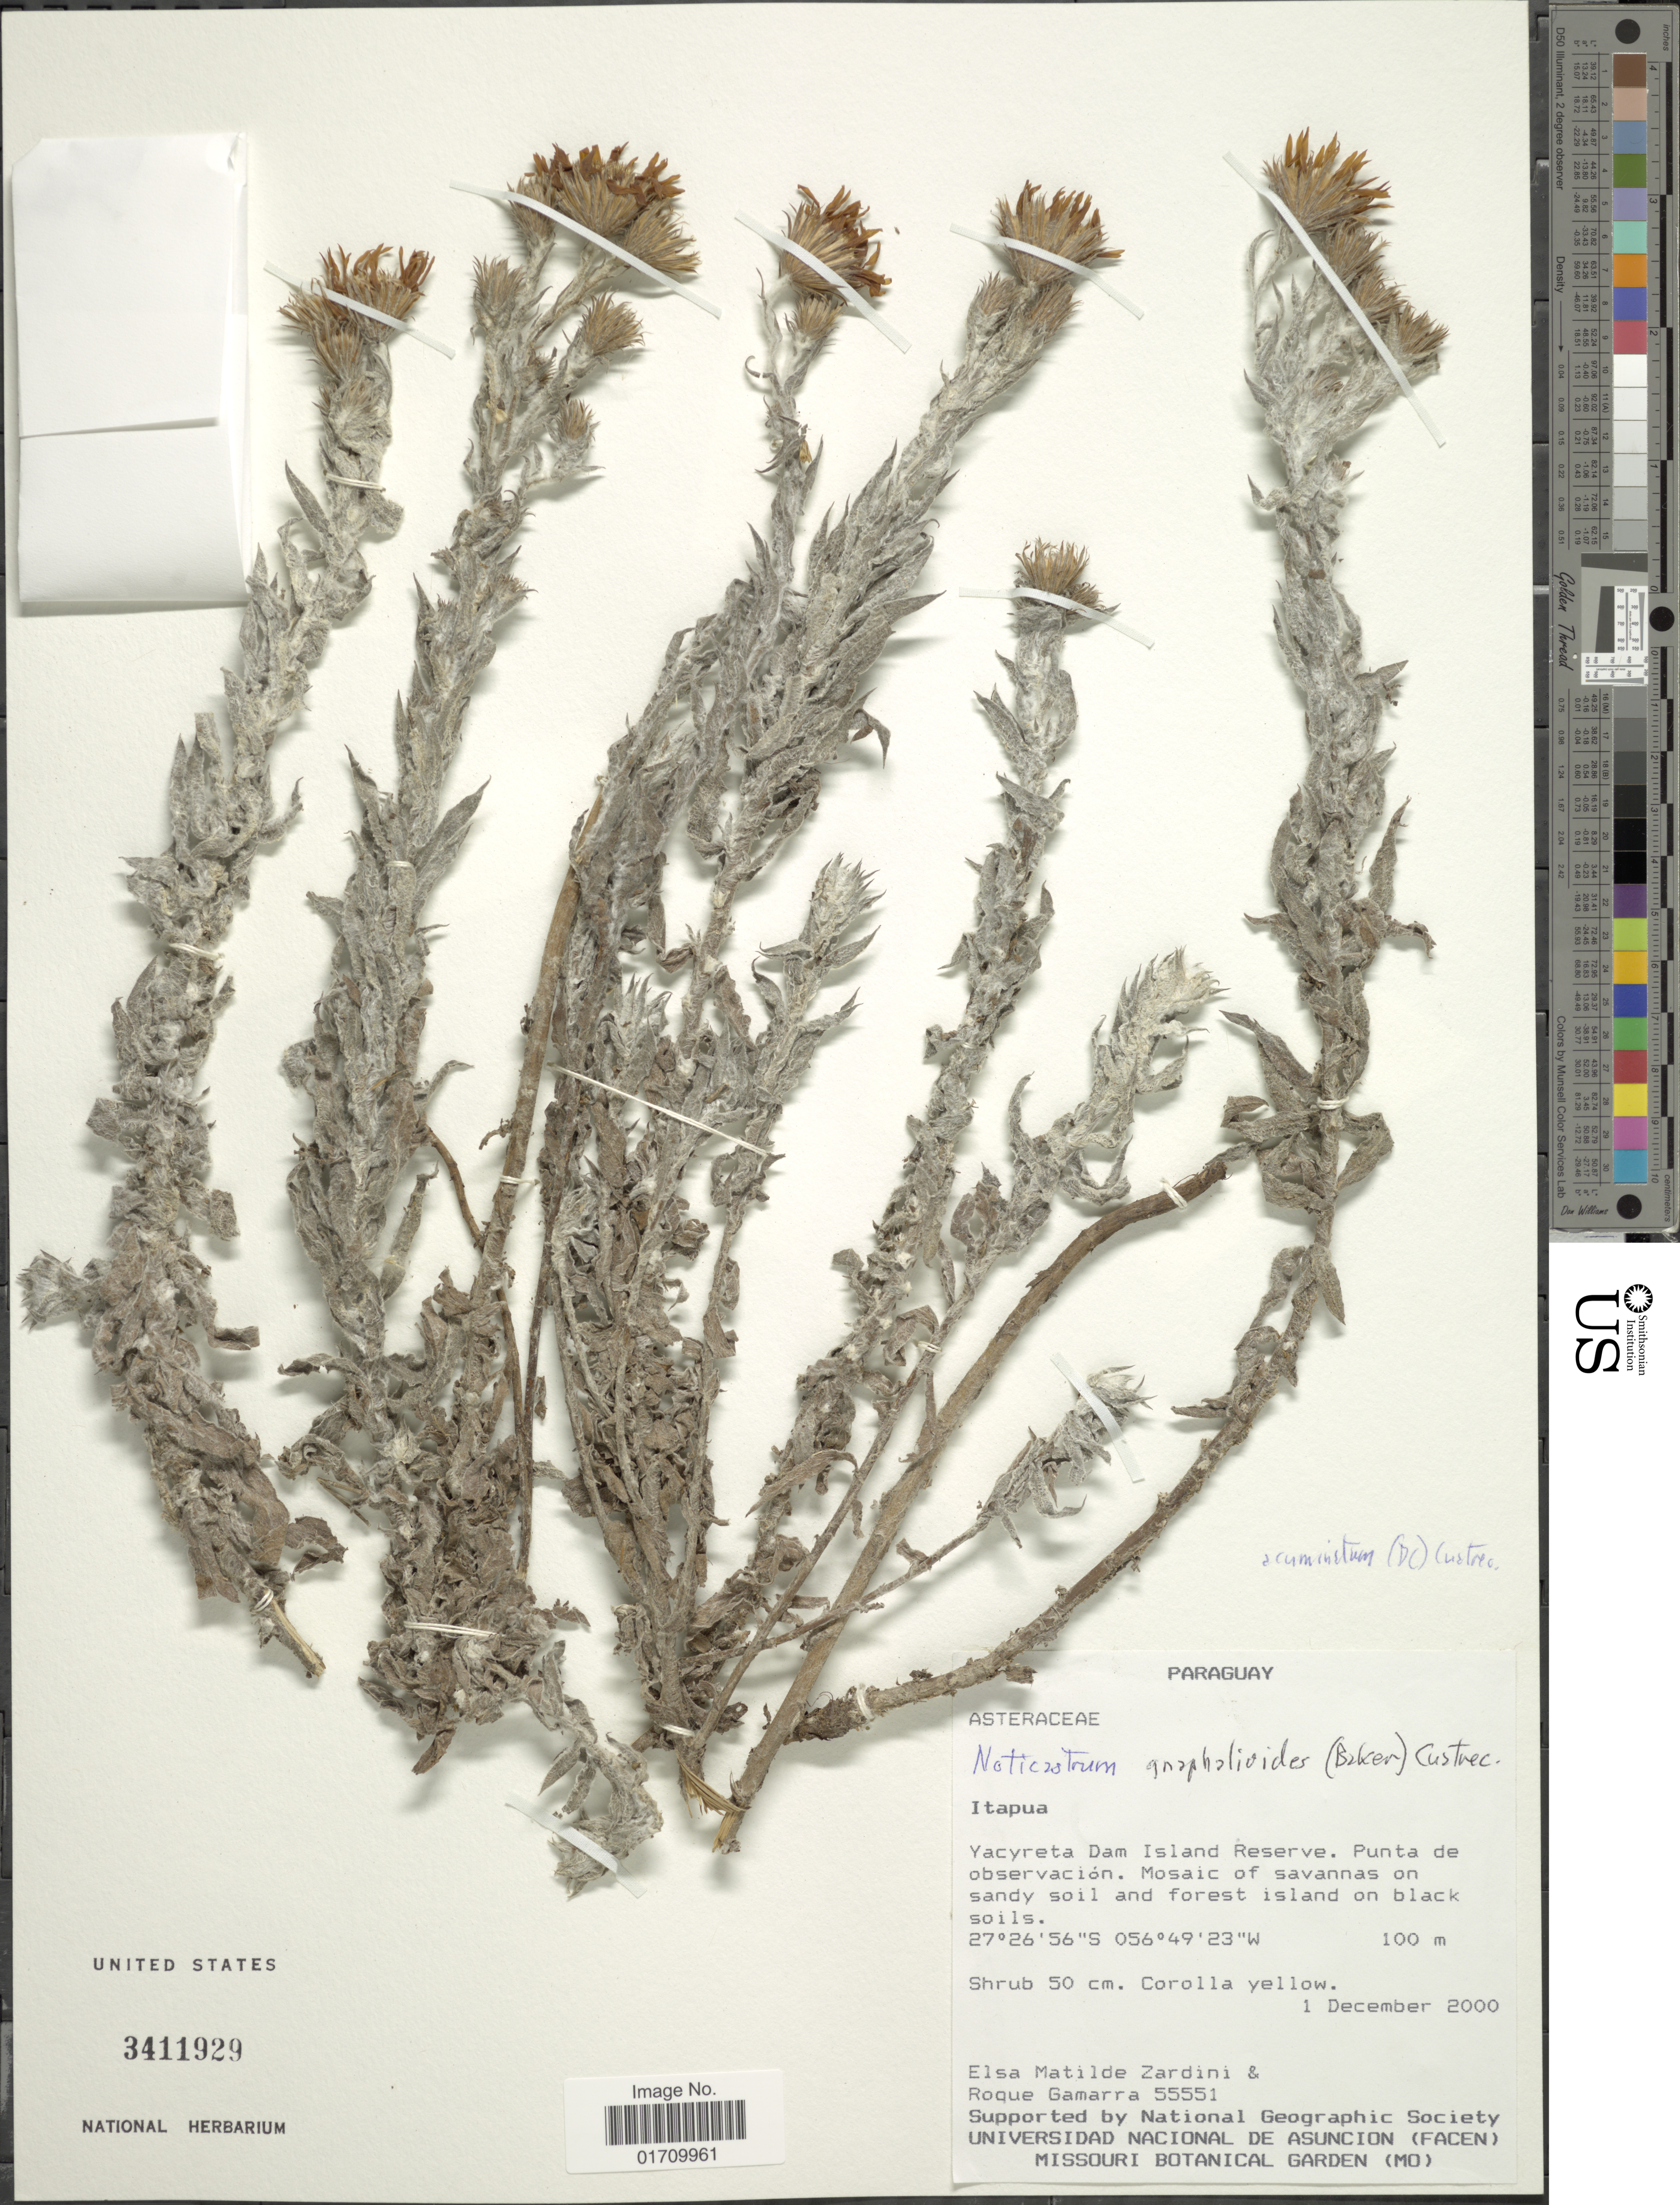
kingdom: Plantae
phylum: Tracheophyta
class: Magnoliopsida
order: Asterales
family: Asteraceae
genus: Noticastrum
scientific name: Noticastrum acuminatum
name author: (DC.) Cuatrec.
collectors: E. M. Zardini & R. Gamarra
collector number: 55551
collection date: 2000-12-01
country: Paraguay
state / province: Itapua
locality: Yacyreta Dam Island Reserve, Punta de observacion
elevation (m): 100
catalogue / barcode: US 3411929